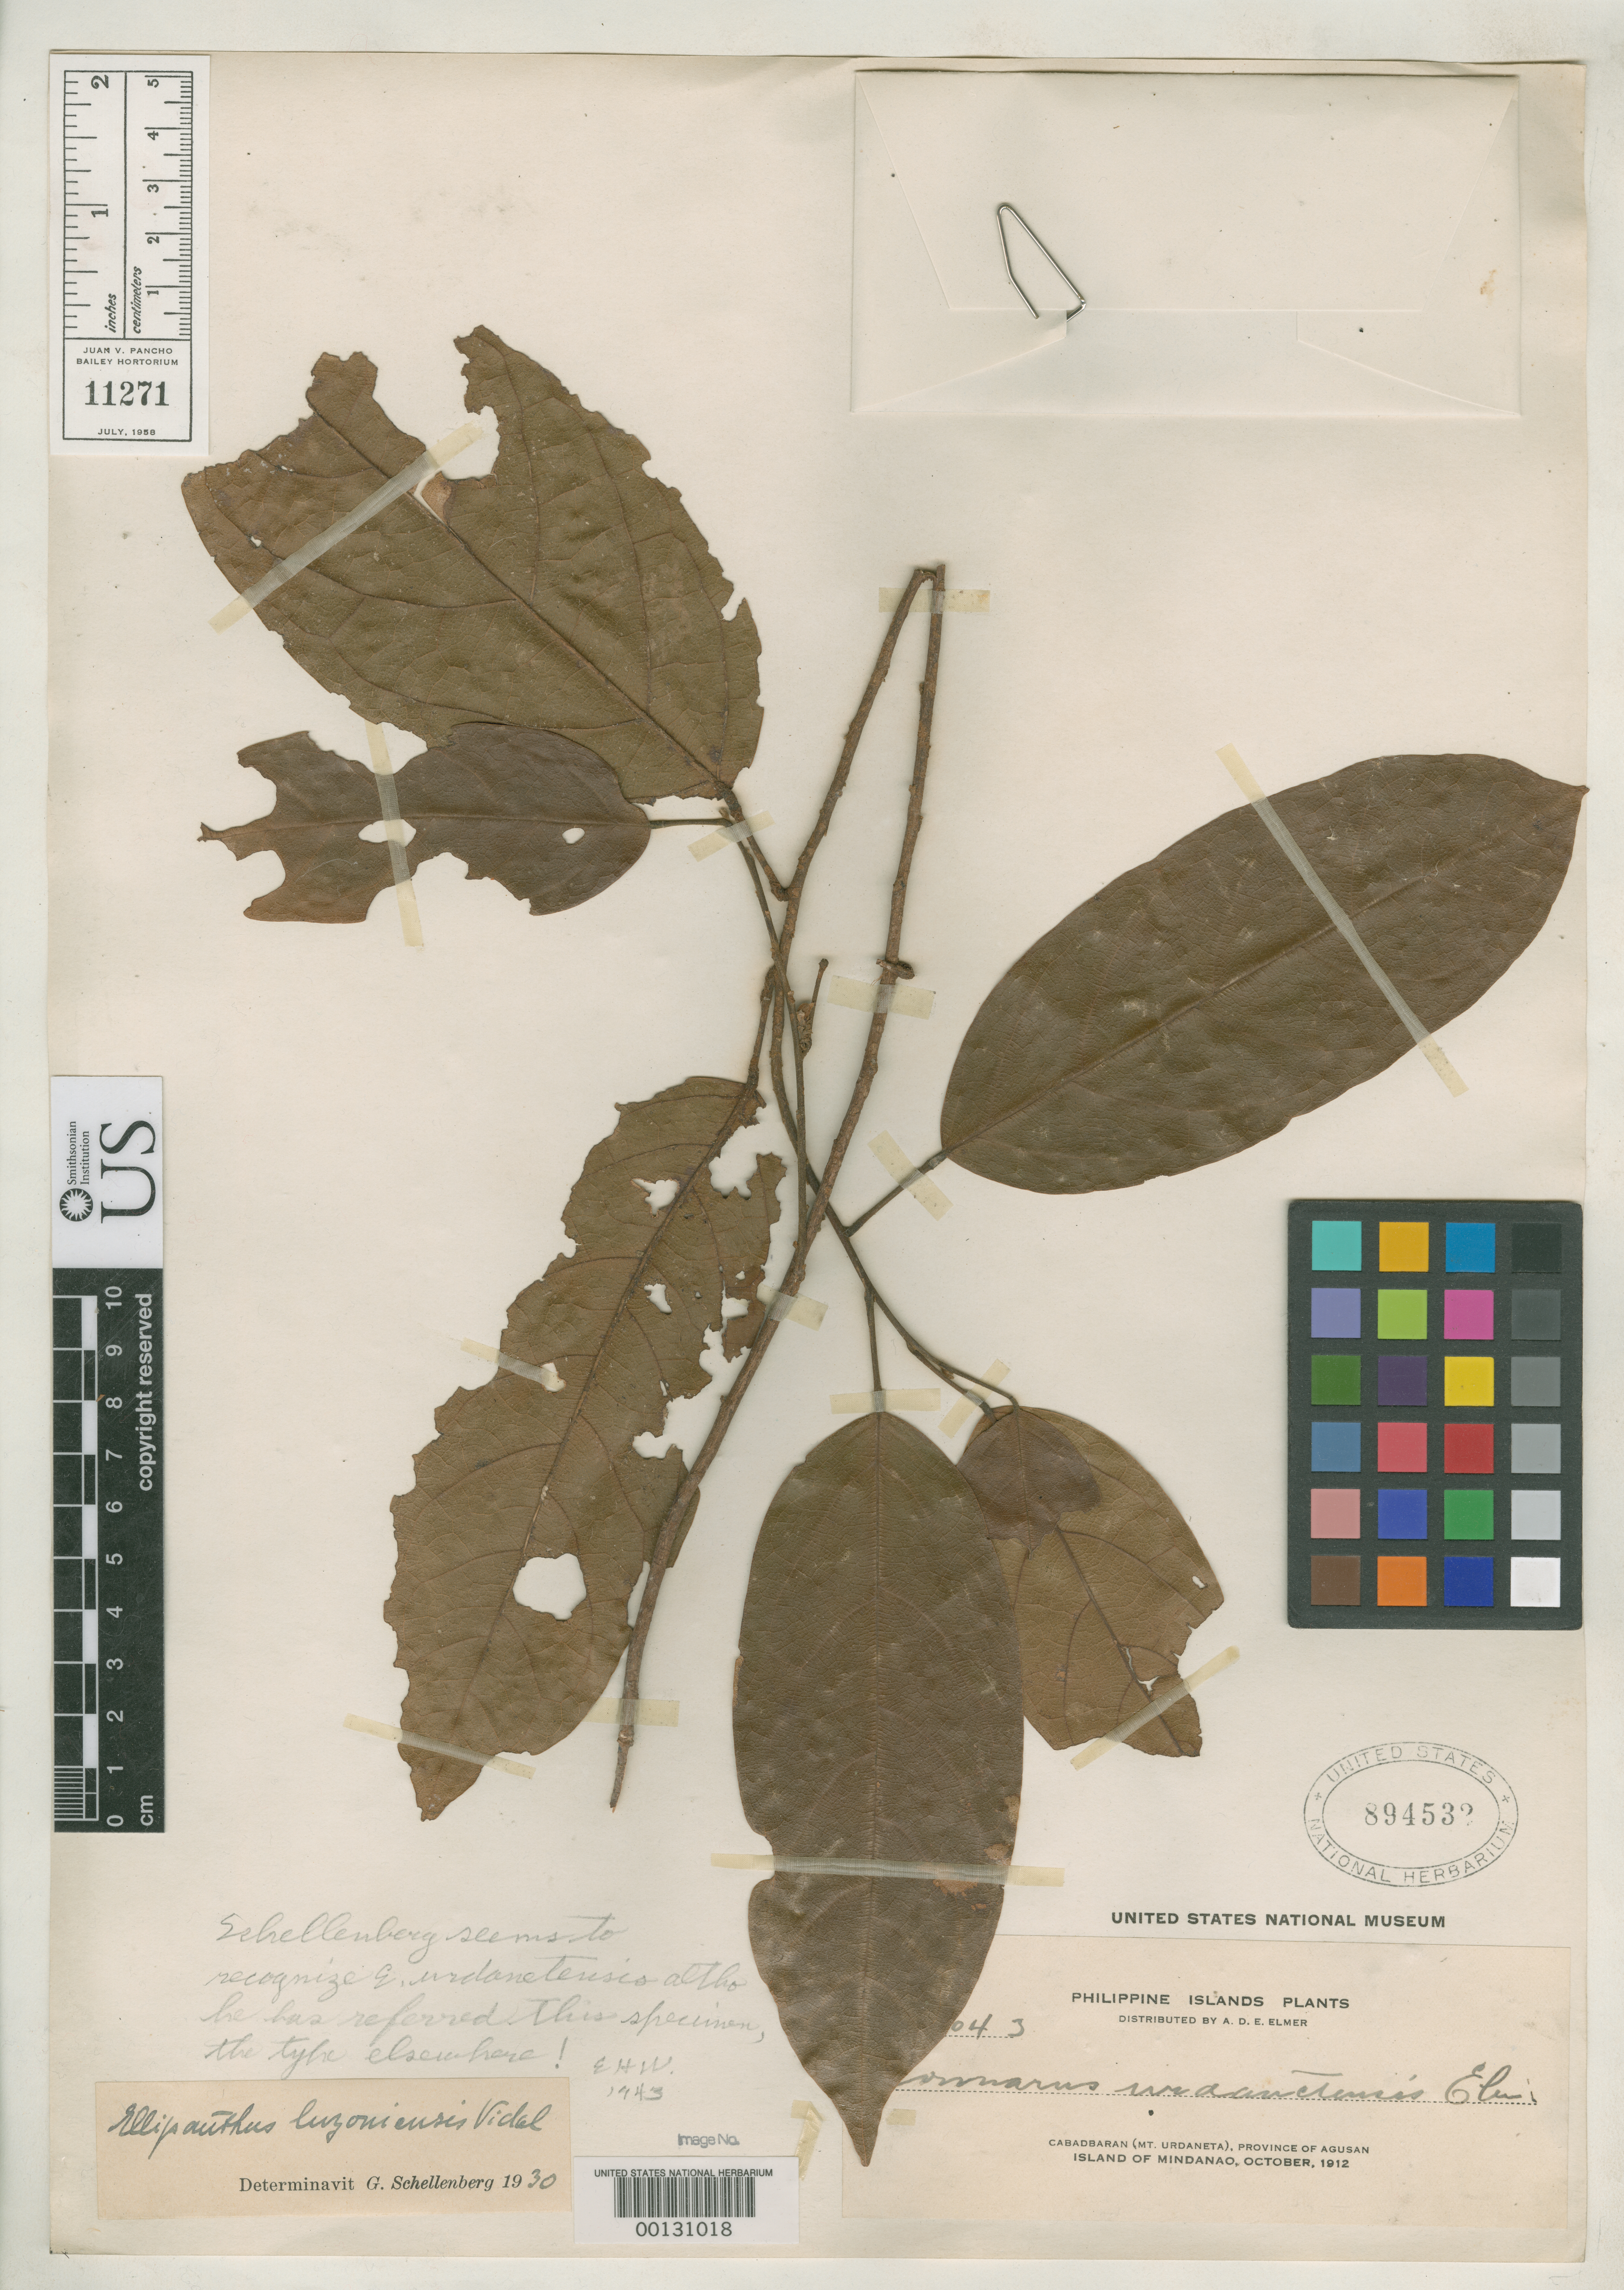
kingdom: Plantae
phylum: Tracheophyta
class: Magnoliopsida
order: Oxalidales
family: Connaraceae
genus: Connarus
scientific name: Connarus urdanetensis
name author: Elmer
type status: Isotype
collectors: A. D. E. Elmer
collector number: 14043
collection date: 1912-10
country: Philippines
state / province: Caraga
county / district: Agusan del Norte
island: Mindanao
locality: Cabadbaran (Mt. Urdaneta), Province of Agusan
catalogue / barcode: US 894532